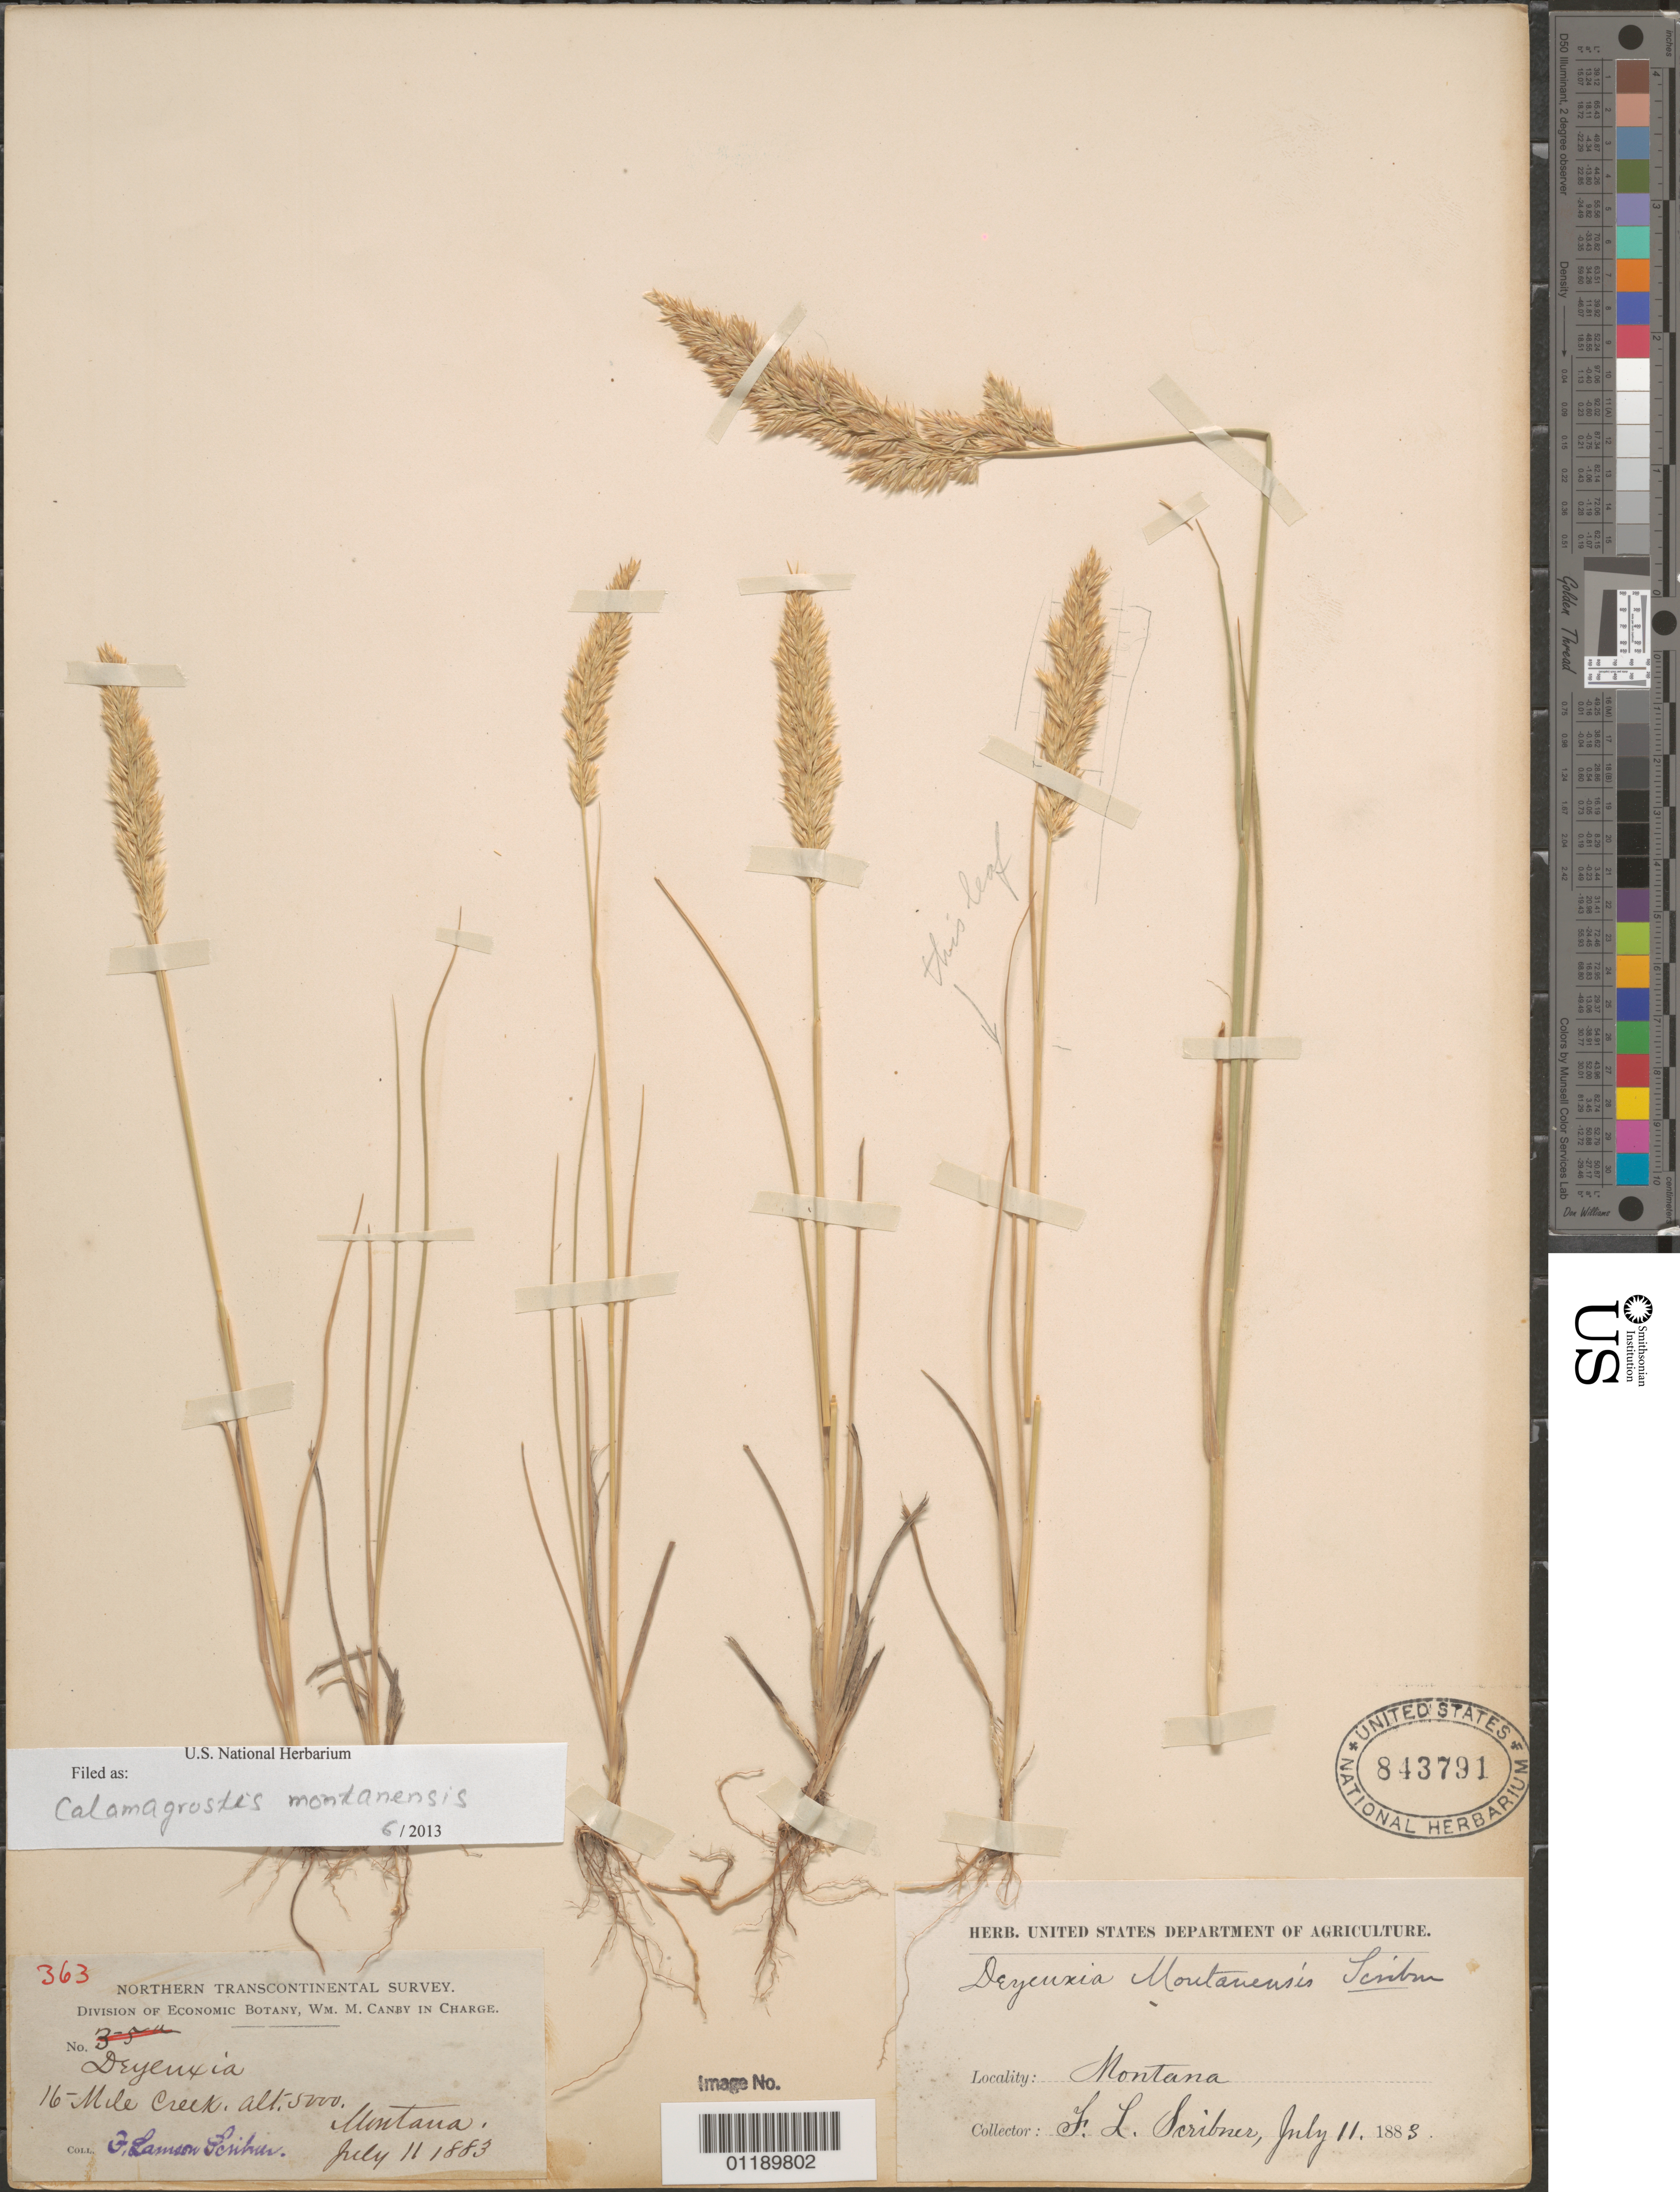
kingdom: Plantae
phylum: Tracheophyta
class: Liliopsida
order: Poales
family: Poaceae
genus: Calamagrostis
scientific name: Calamagrostis montanensis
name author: Scribn. ex Vasey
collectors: F. L. Scribner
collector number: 363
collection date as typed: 11 Jul 1883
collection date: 1883-07-11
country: United States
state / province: Montana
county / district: Gallatin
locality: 16-mile Creek.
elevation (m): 1524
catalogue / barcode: US 843791